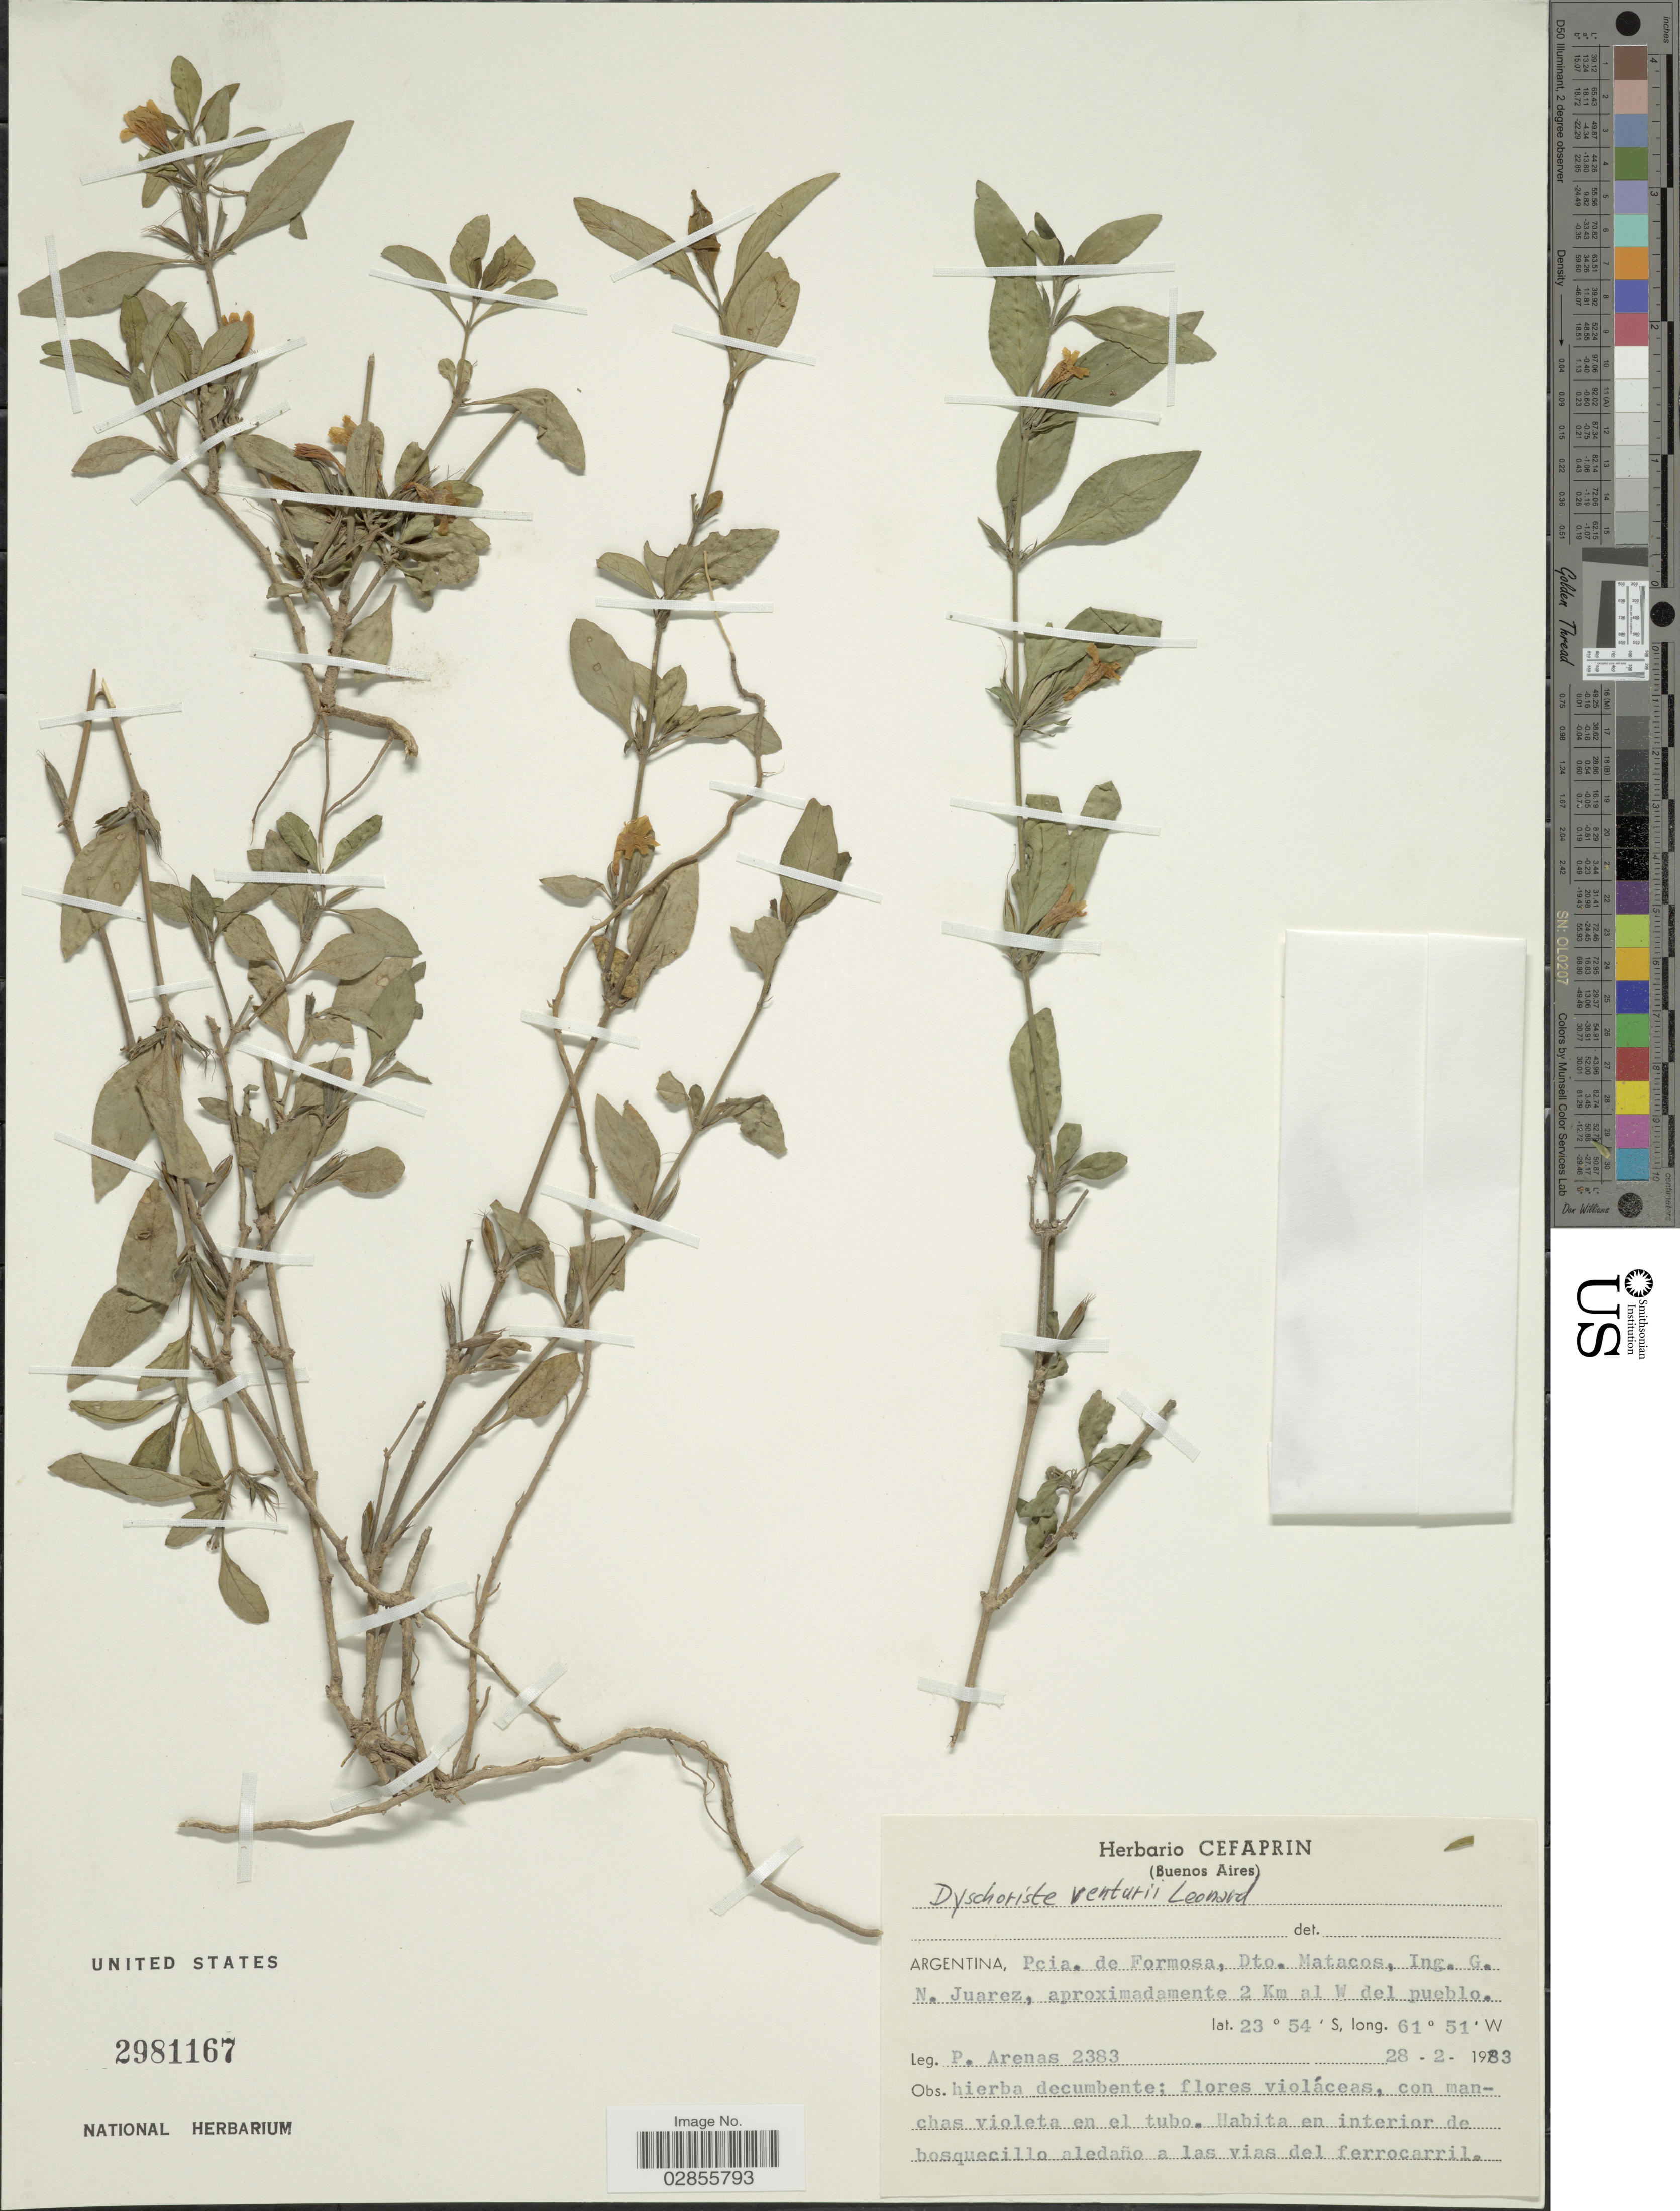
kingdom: Plantae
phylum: Tracheophyta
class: Magnoliopsida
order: Lamiales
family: Acanthaceae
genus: Dyschoriste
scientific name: Dyschoriste venturii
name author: Leonard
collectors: P. Arenas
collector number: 2383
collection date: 1983-02-28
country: Argentina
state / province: Formosa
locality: Pcia. de Formosa, Dto. Matacos, Ing. G. N. Juarez, aproximadamente 2 Km al W del pueblo.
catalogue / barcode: US 2981167